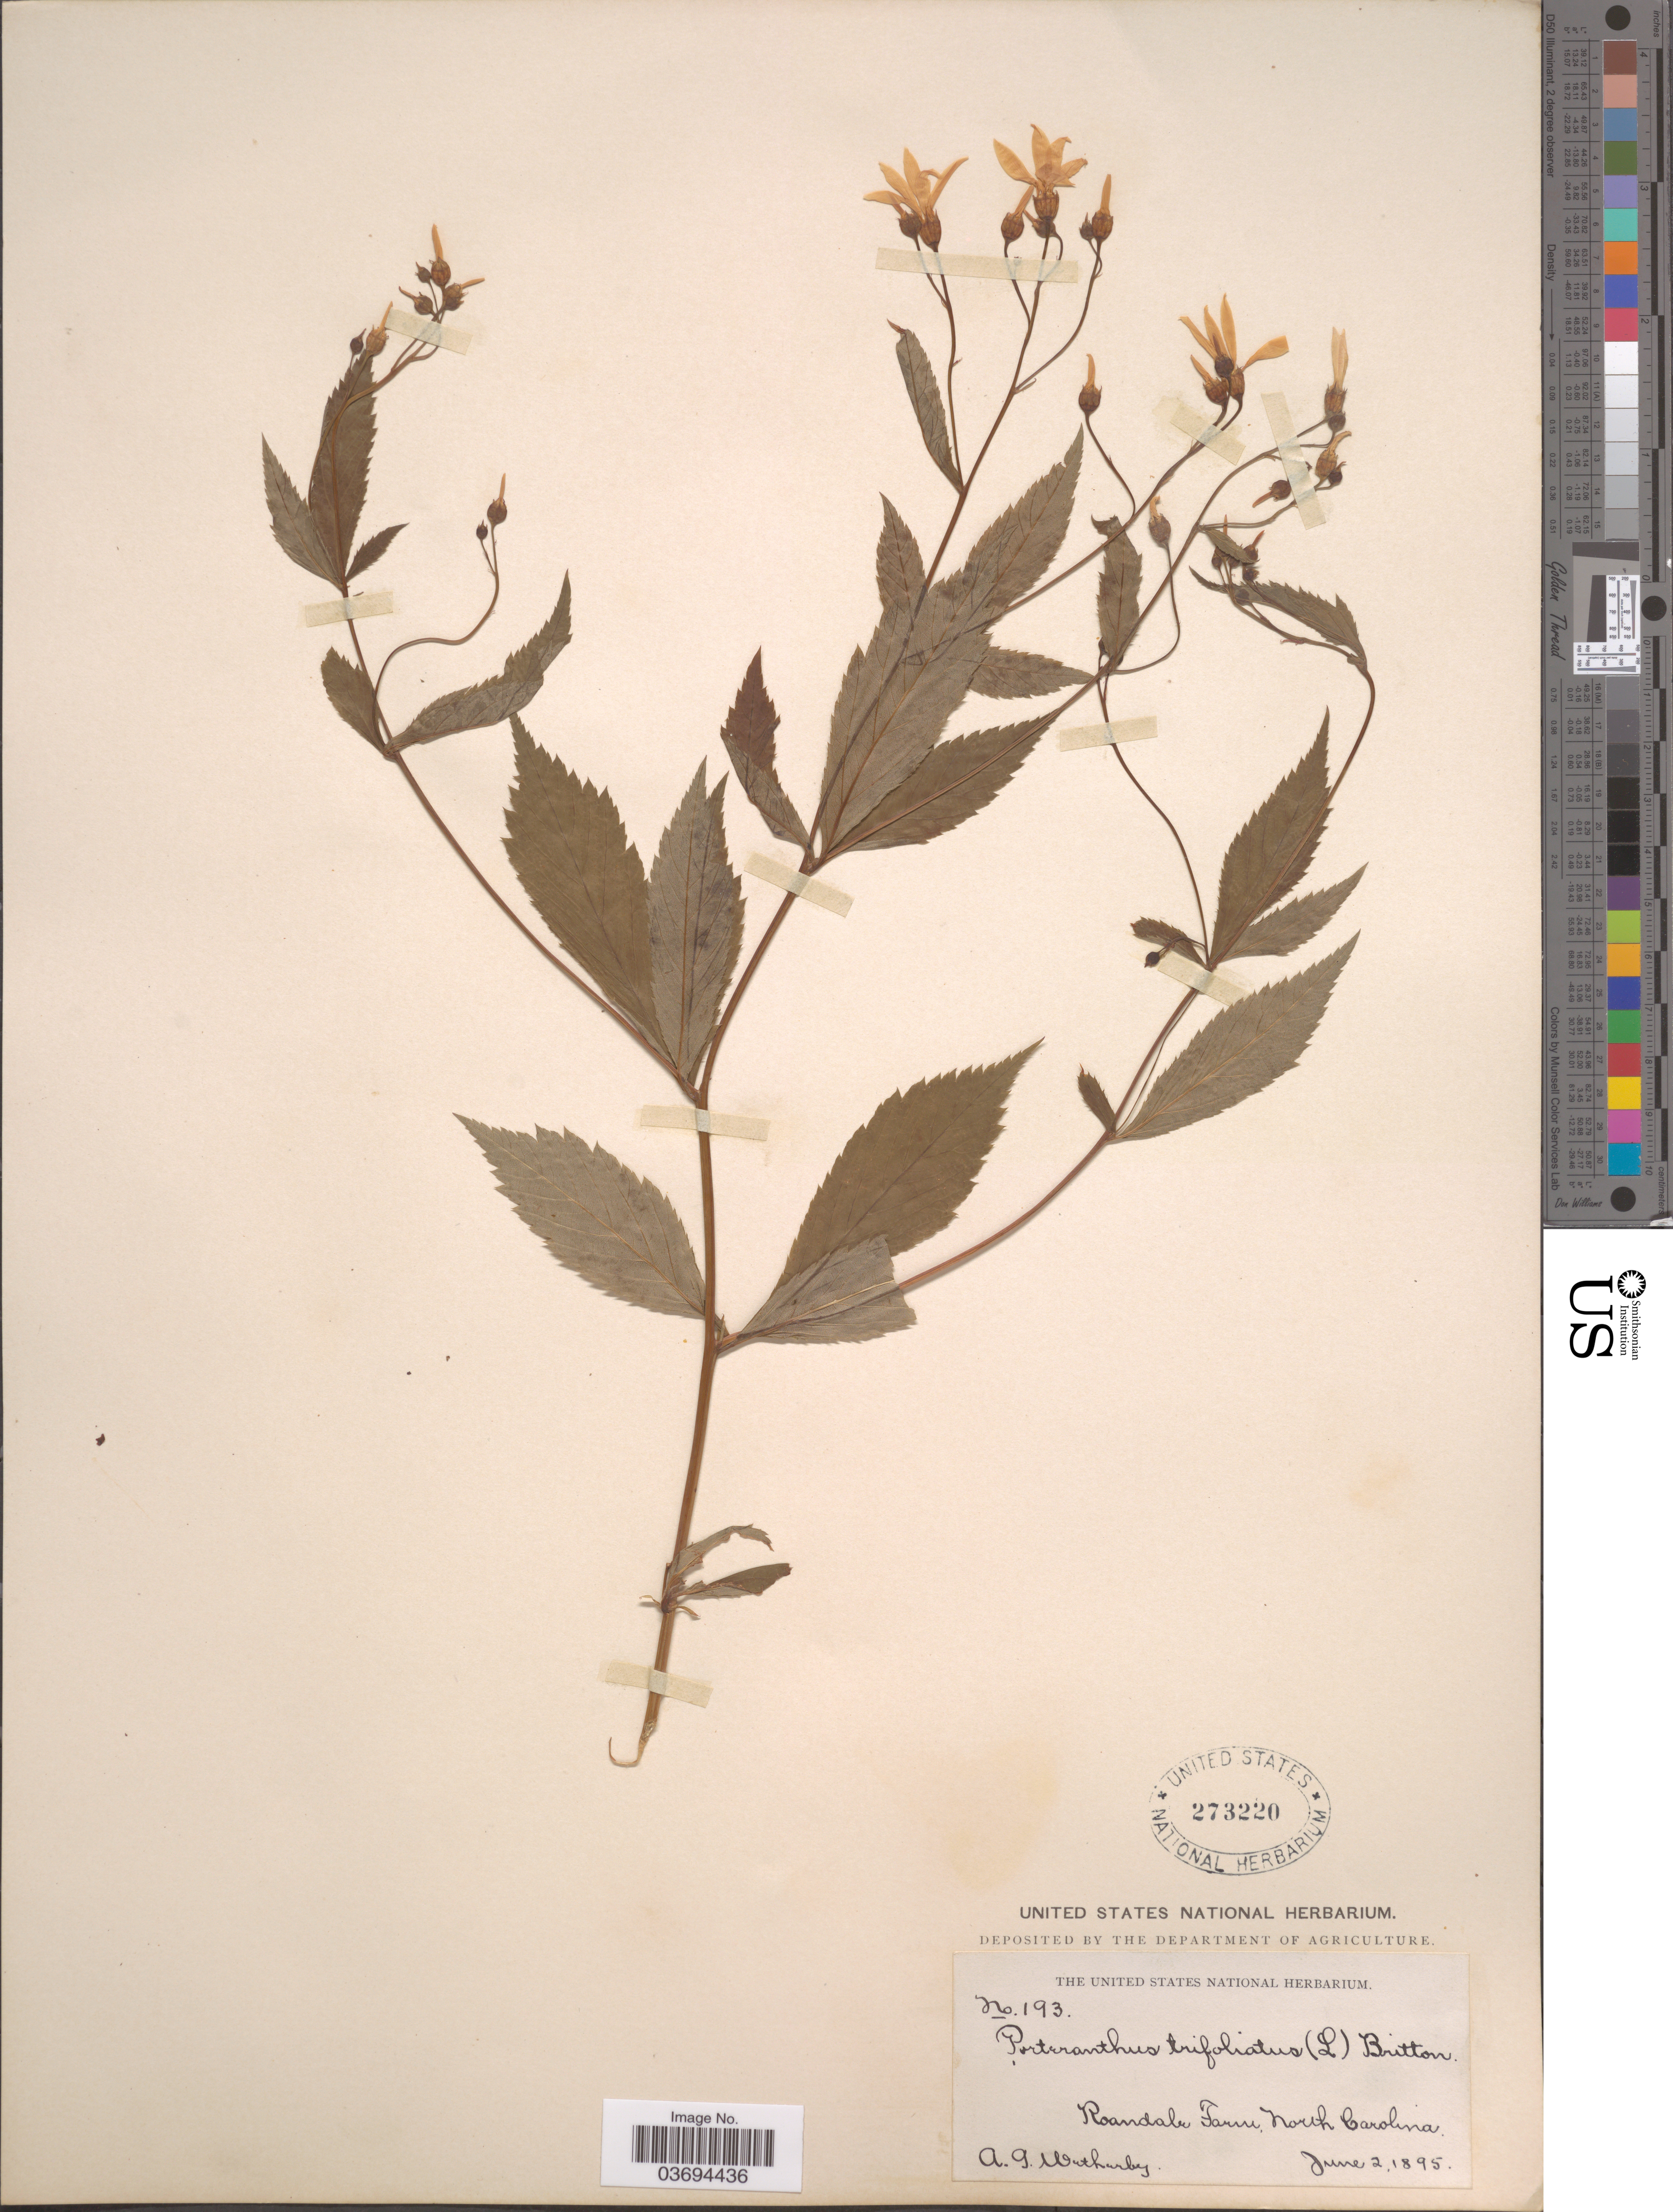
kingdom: Plantae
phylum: Tracheophyta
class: Magnoliopsida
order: Rosales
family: Rosaceae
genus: Gillenia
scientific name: Gillenia trifoliata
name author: (L.) Moench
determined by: Strong, Mark T., (BOT), Smithsonian Institution - National Museum of Natural History (UNITED STATES)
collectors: A. Wetherby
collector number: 193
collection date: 1895-06-02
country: United States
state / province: North Carolina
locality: Roandale Farm.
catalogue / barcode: US 273220